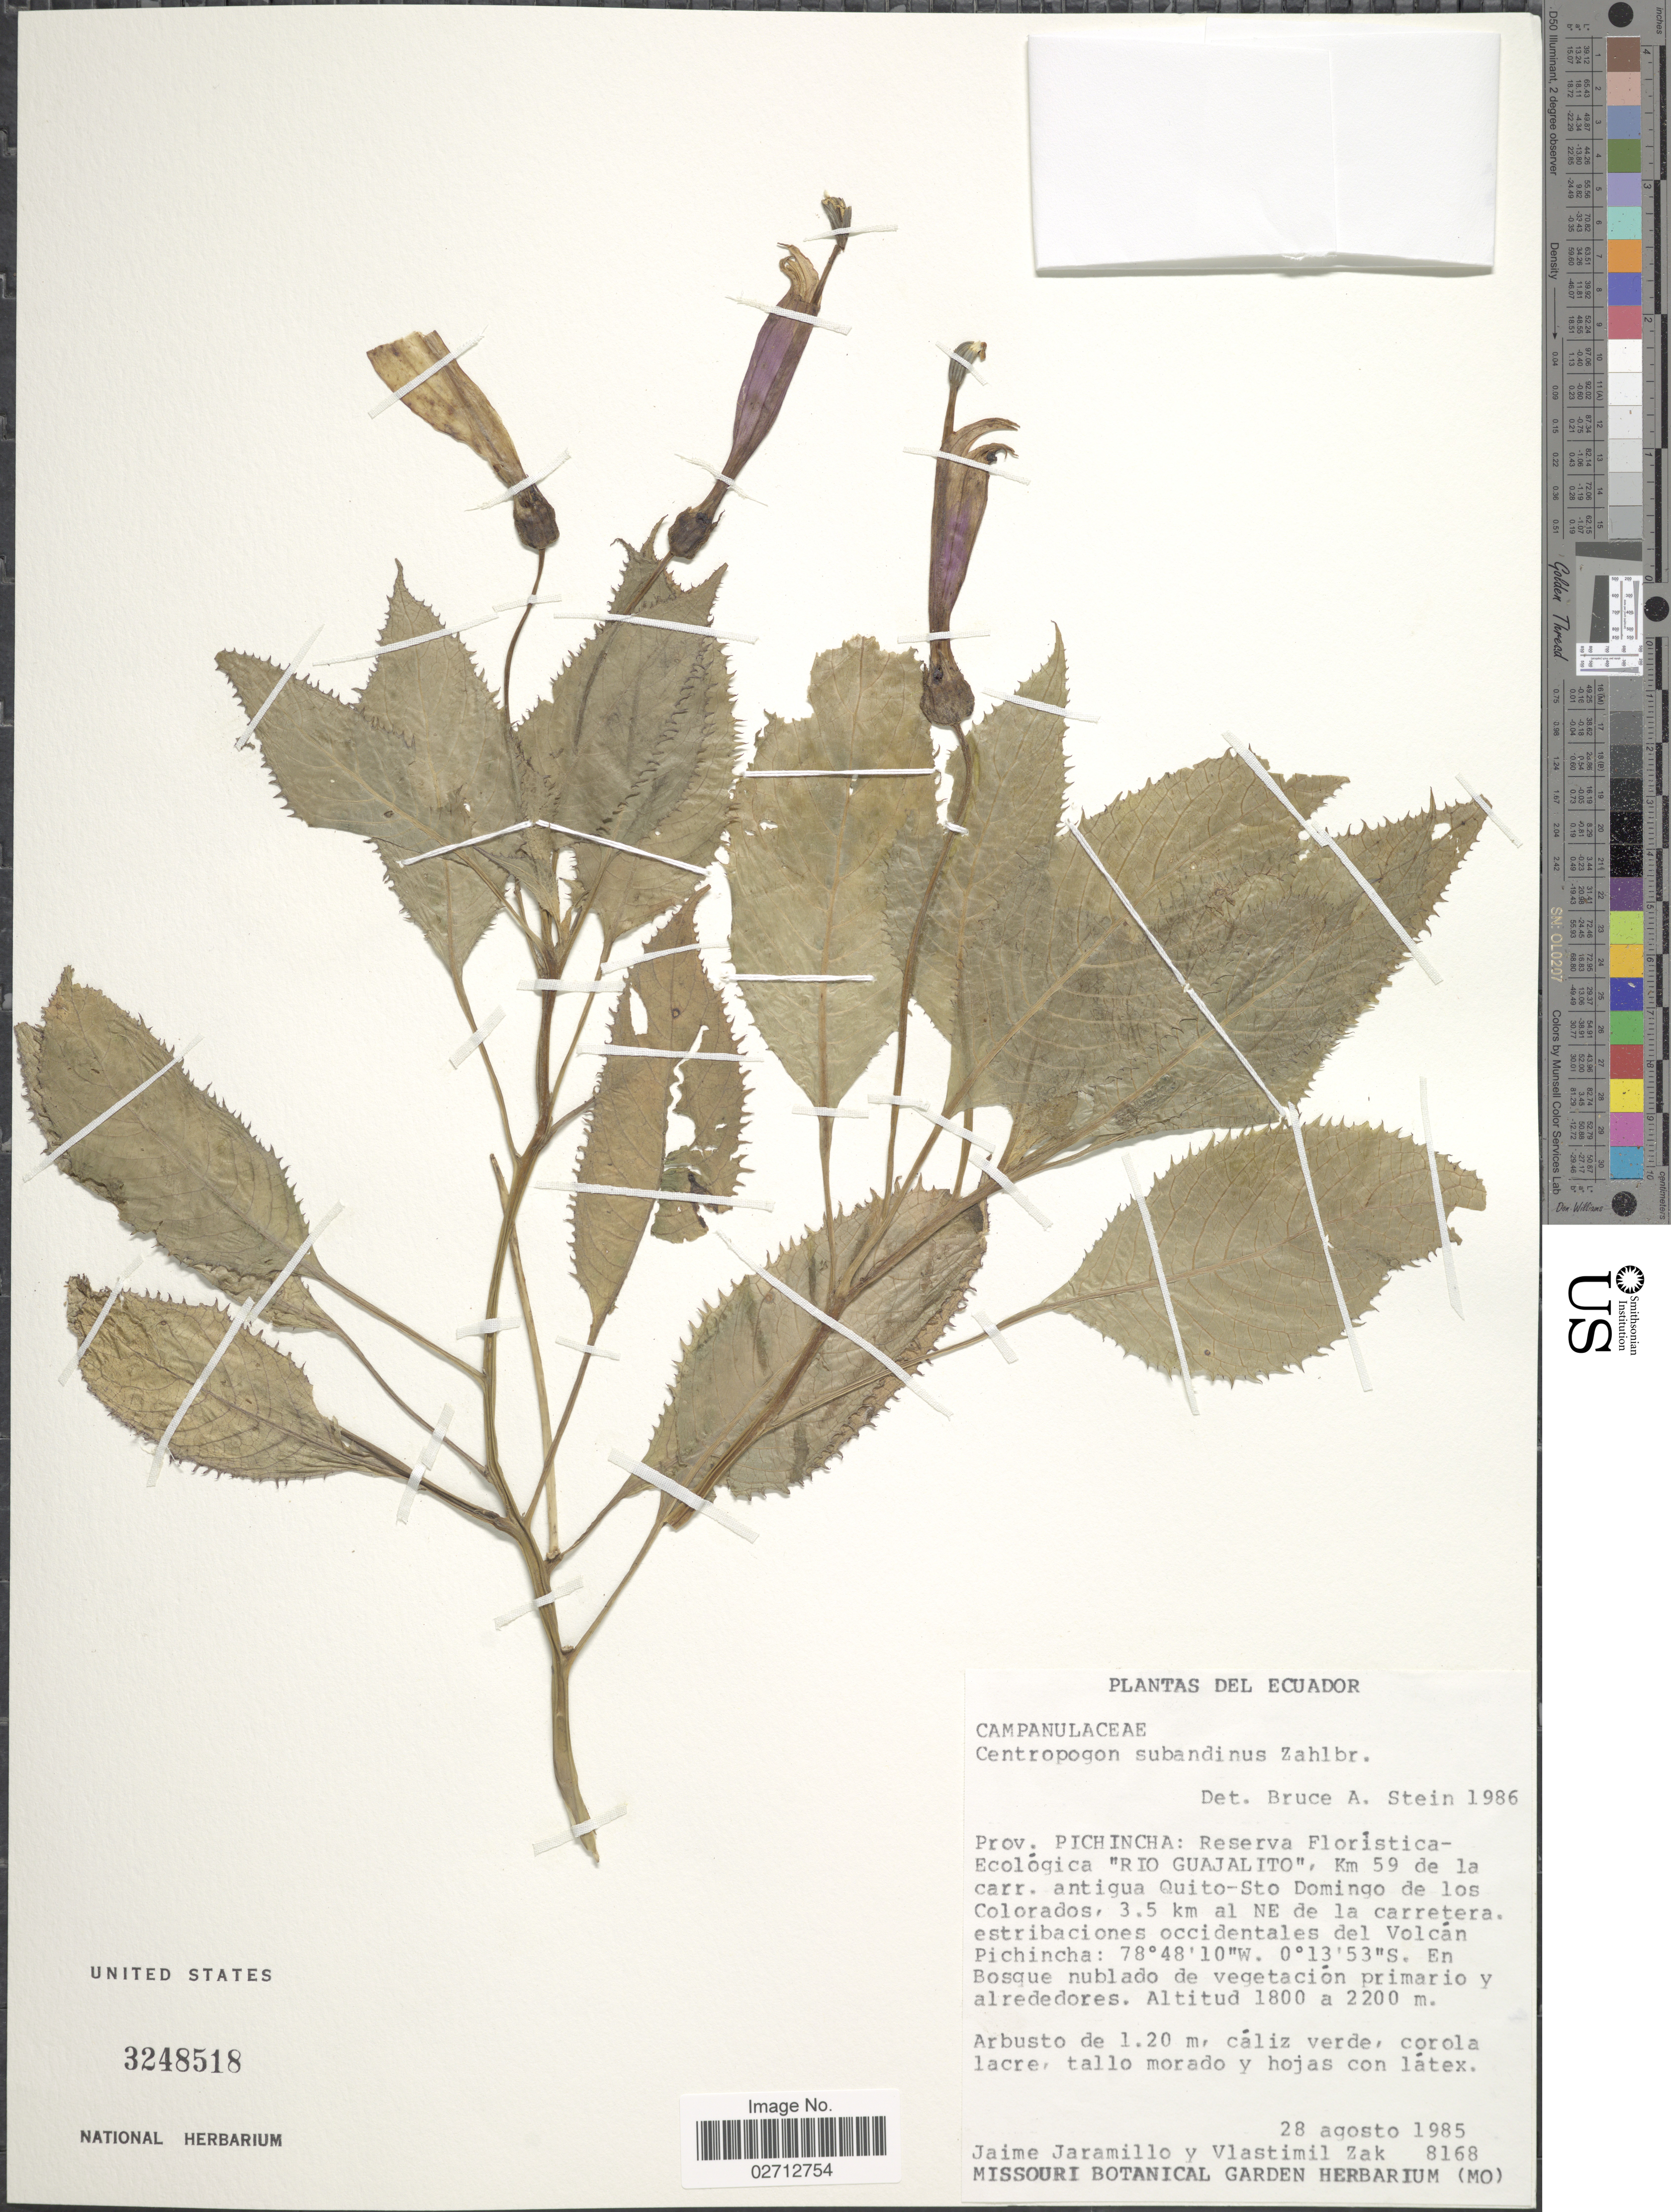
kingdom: Plantae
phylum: Tracheophyta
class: Magnoliopsida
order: Asterales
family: Campanulaceae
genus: Centropogon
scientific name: Centropogon subandinus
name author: Zahlbr.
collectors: J. Jaramillo & V. Zak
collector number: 8168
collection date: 1985-08-28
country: Ecuador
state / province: Pichincha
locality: Reserva Floristica-Ecologica "Rio Guajalito", Km 59 de la carr. antigua Quito-Sto Domingo de los Colorados, 3.5 km al NE de la carretera. estribaciones occidentales del Volcan Pichincha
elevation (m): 1800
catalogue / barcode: US 3248518